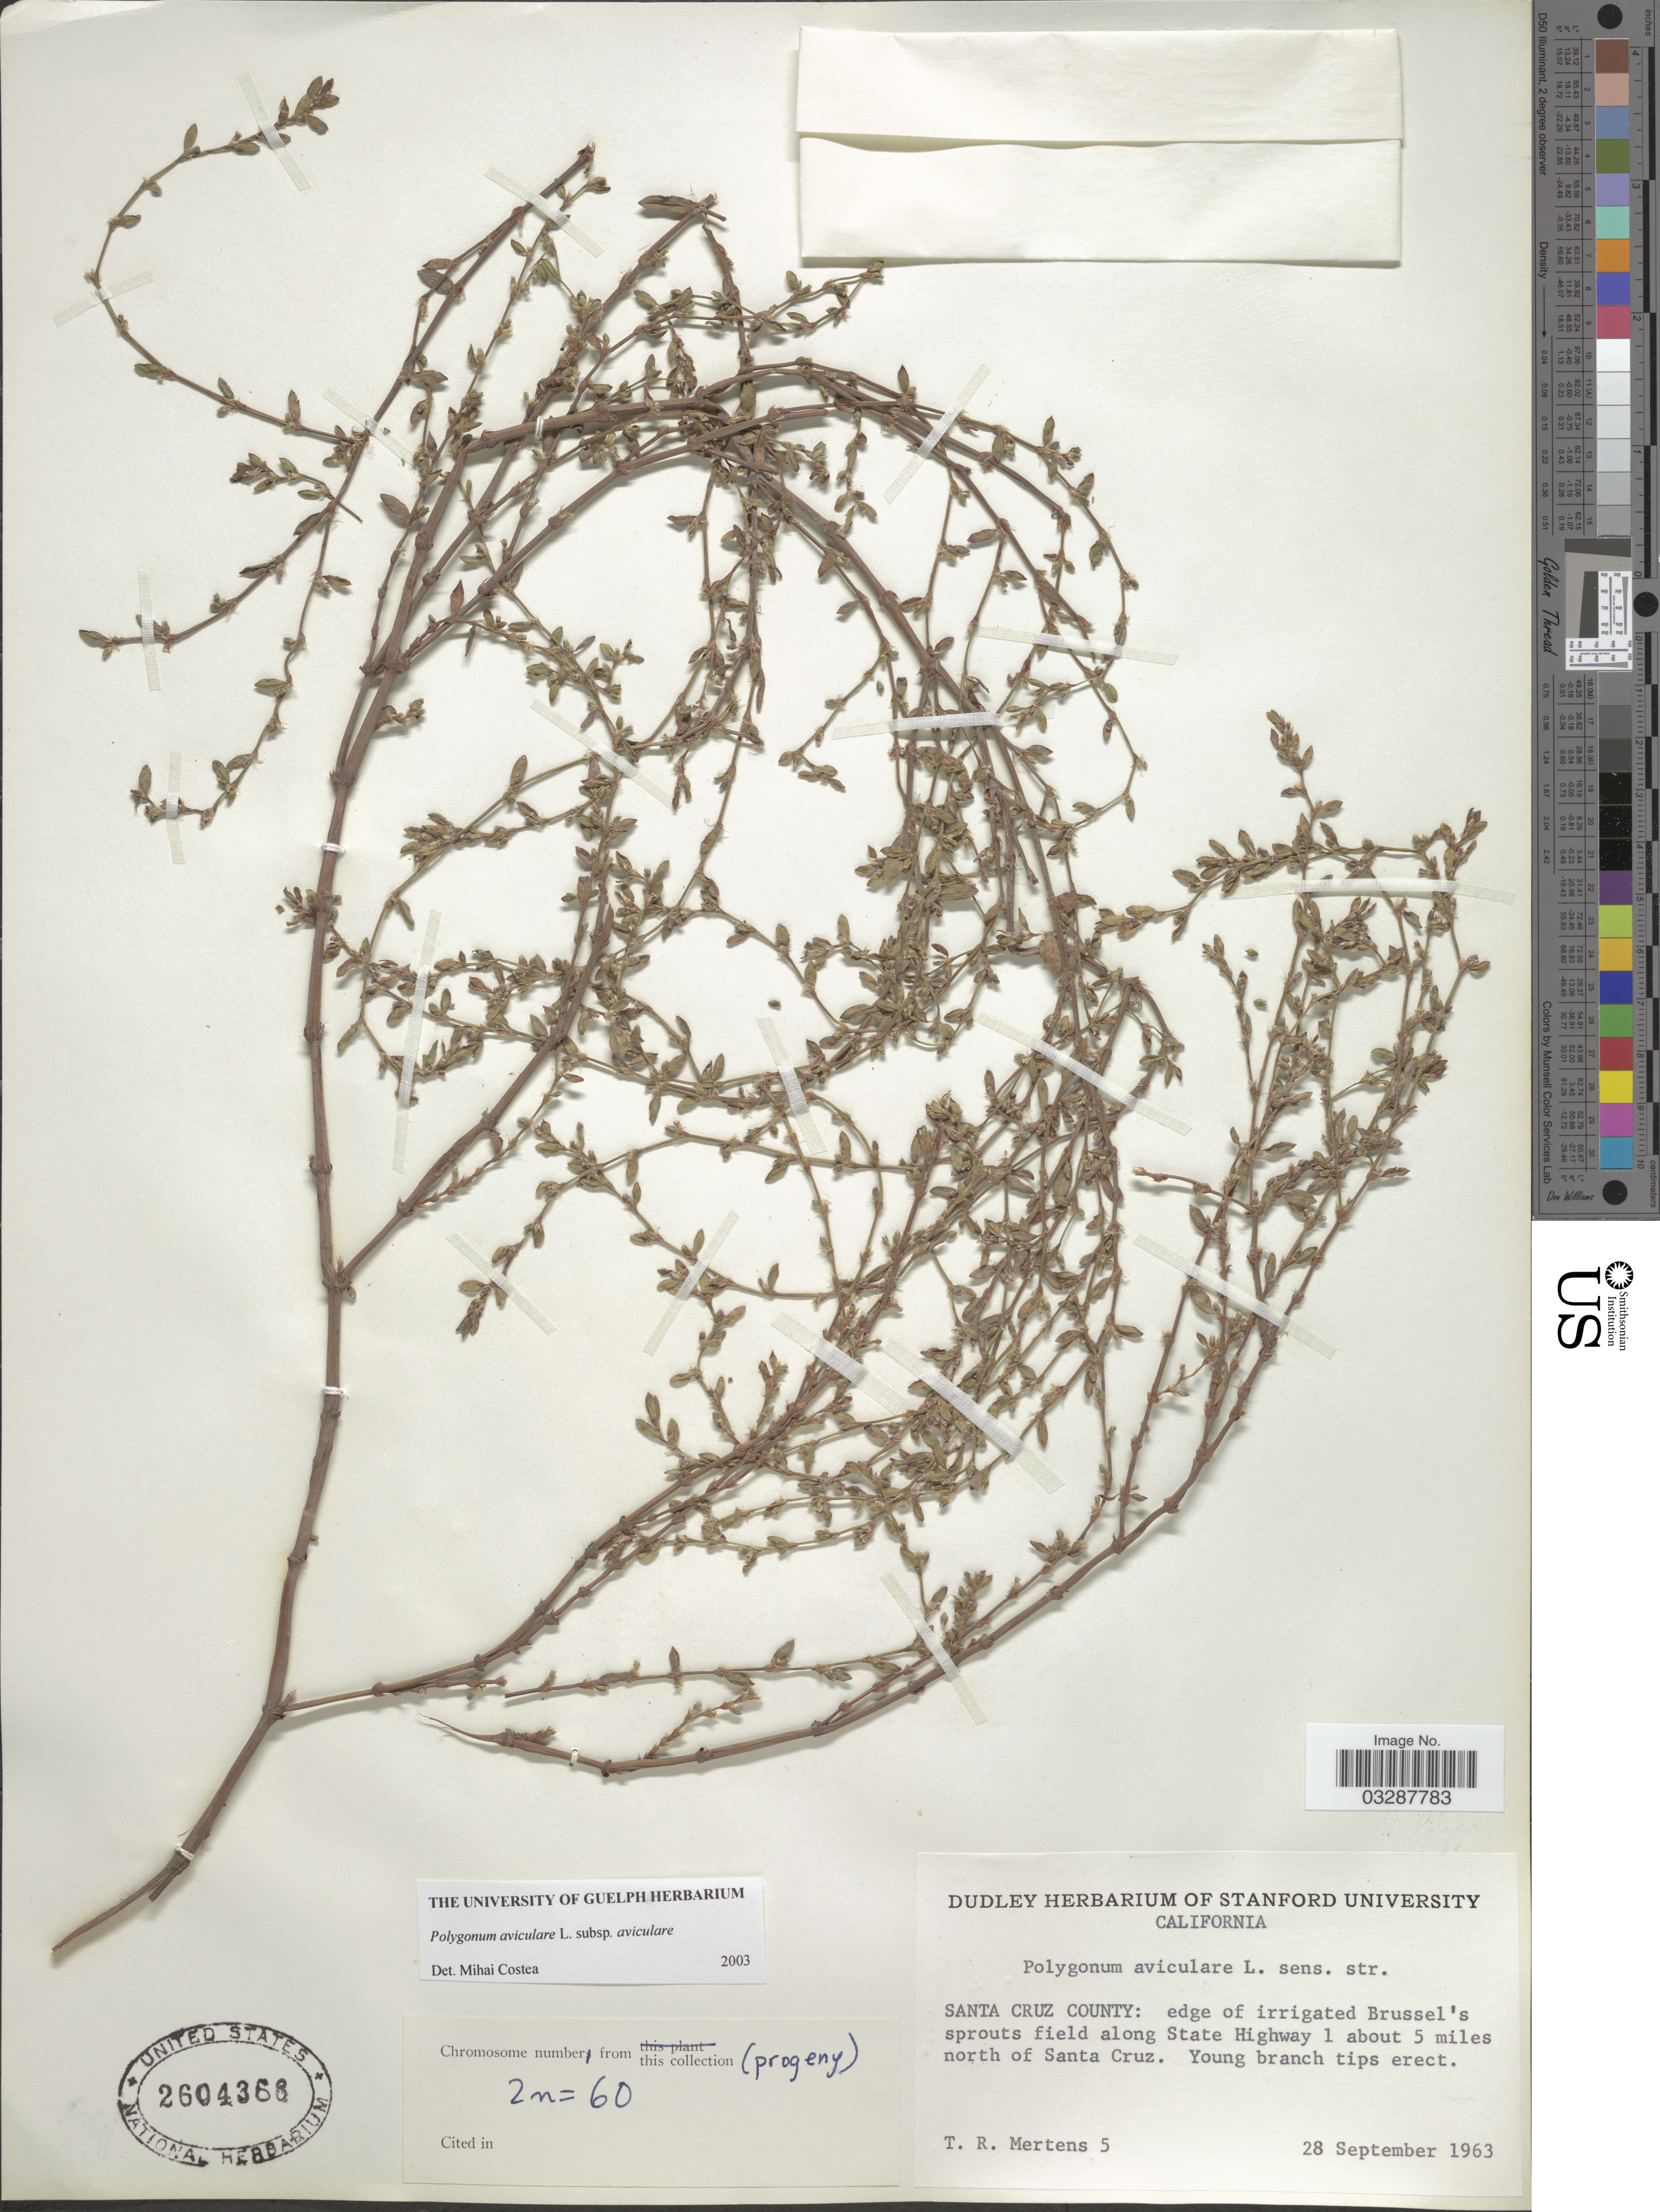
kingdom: Plantae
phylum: Tracheophyta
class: Magnoliopsida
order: Caryophyllales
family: Polygonaceae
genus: Polygonum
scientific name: Polygonum aviculare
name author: L.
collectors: T. Mertens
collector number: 5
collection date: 1963-09-28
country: United States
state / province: California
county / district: Santa Cruz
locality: Santa Cruz County: edge of irrigated Brussel's sprouts field along State Highway 1 about 5 miles north of Santa Cruz.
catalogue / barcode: US 2604368